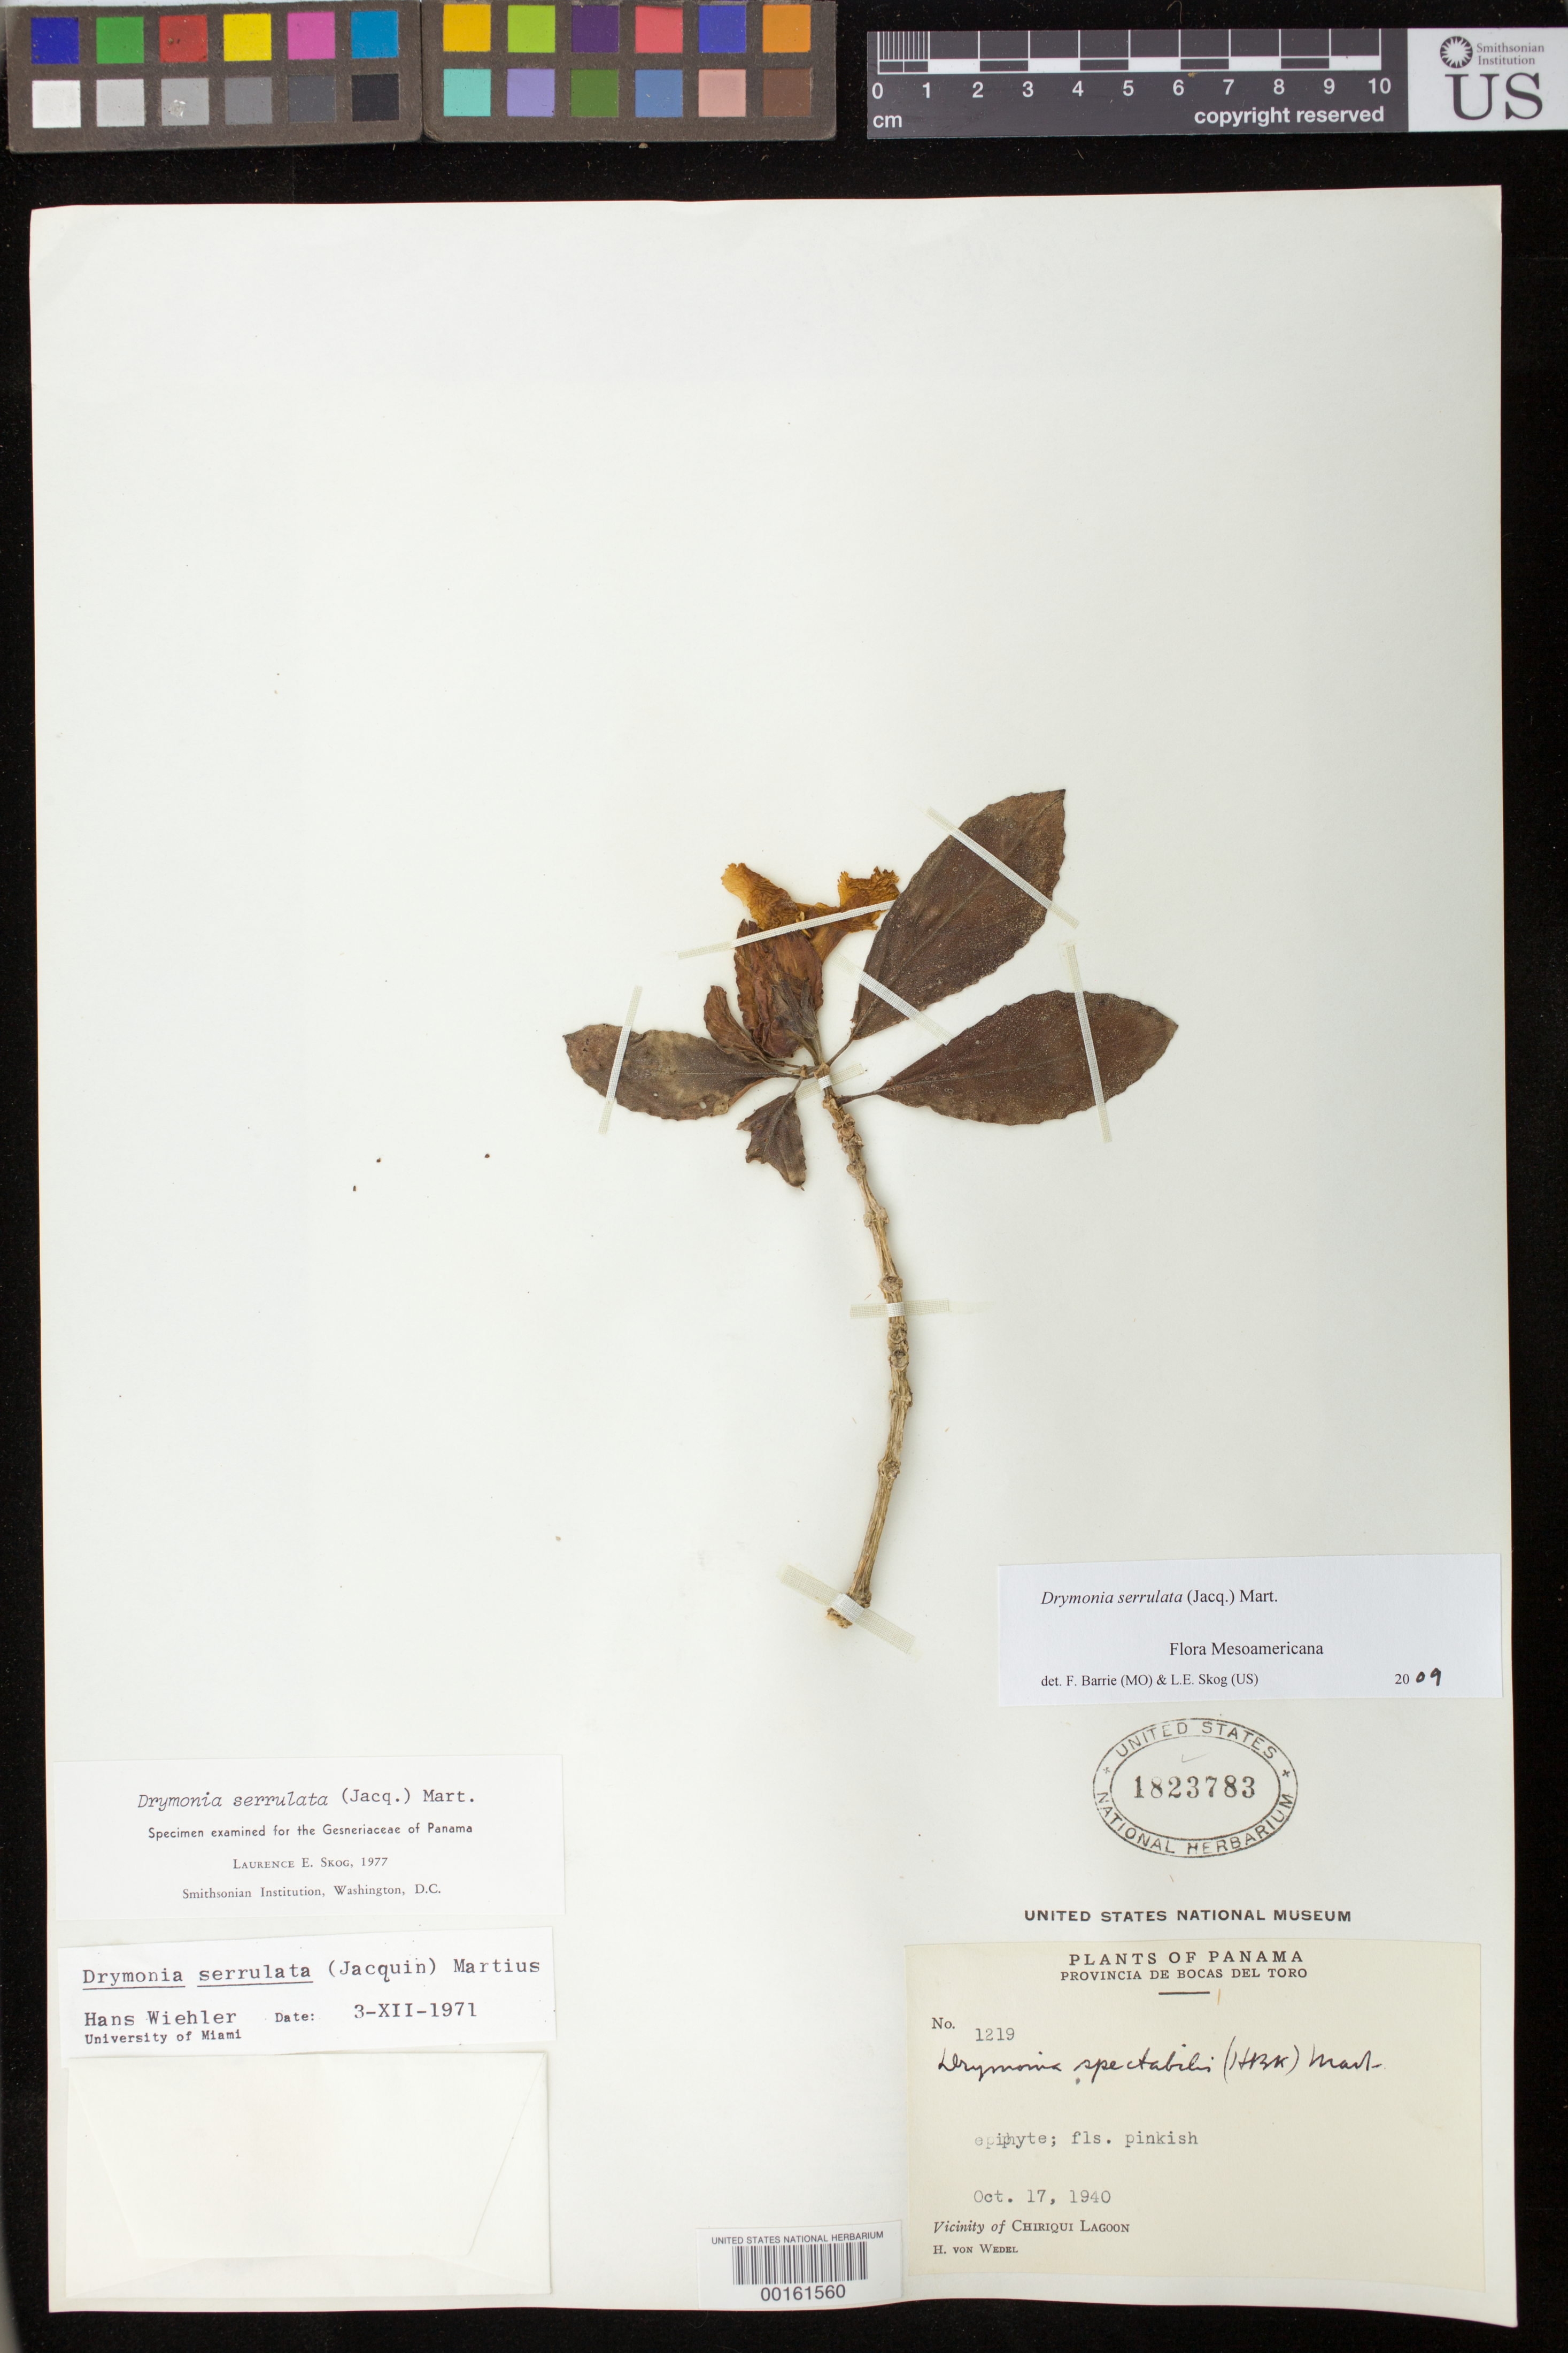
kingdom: Plantae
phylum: Tracheophyta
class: Magnoliopsida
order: Lamiales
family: Gesneriaceae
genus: Drymonia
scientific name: Drymonia serrulata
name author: (Jacq.) Mart.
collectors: H. von Wedel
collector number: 1219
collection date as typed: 17 Oct 1940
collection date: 1940-10-17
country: Panama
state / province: Bocas del Toro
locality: Vicinity of Chiriqui Lagoon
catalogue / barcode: US 1823783